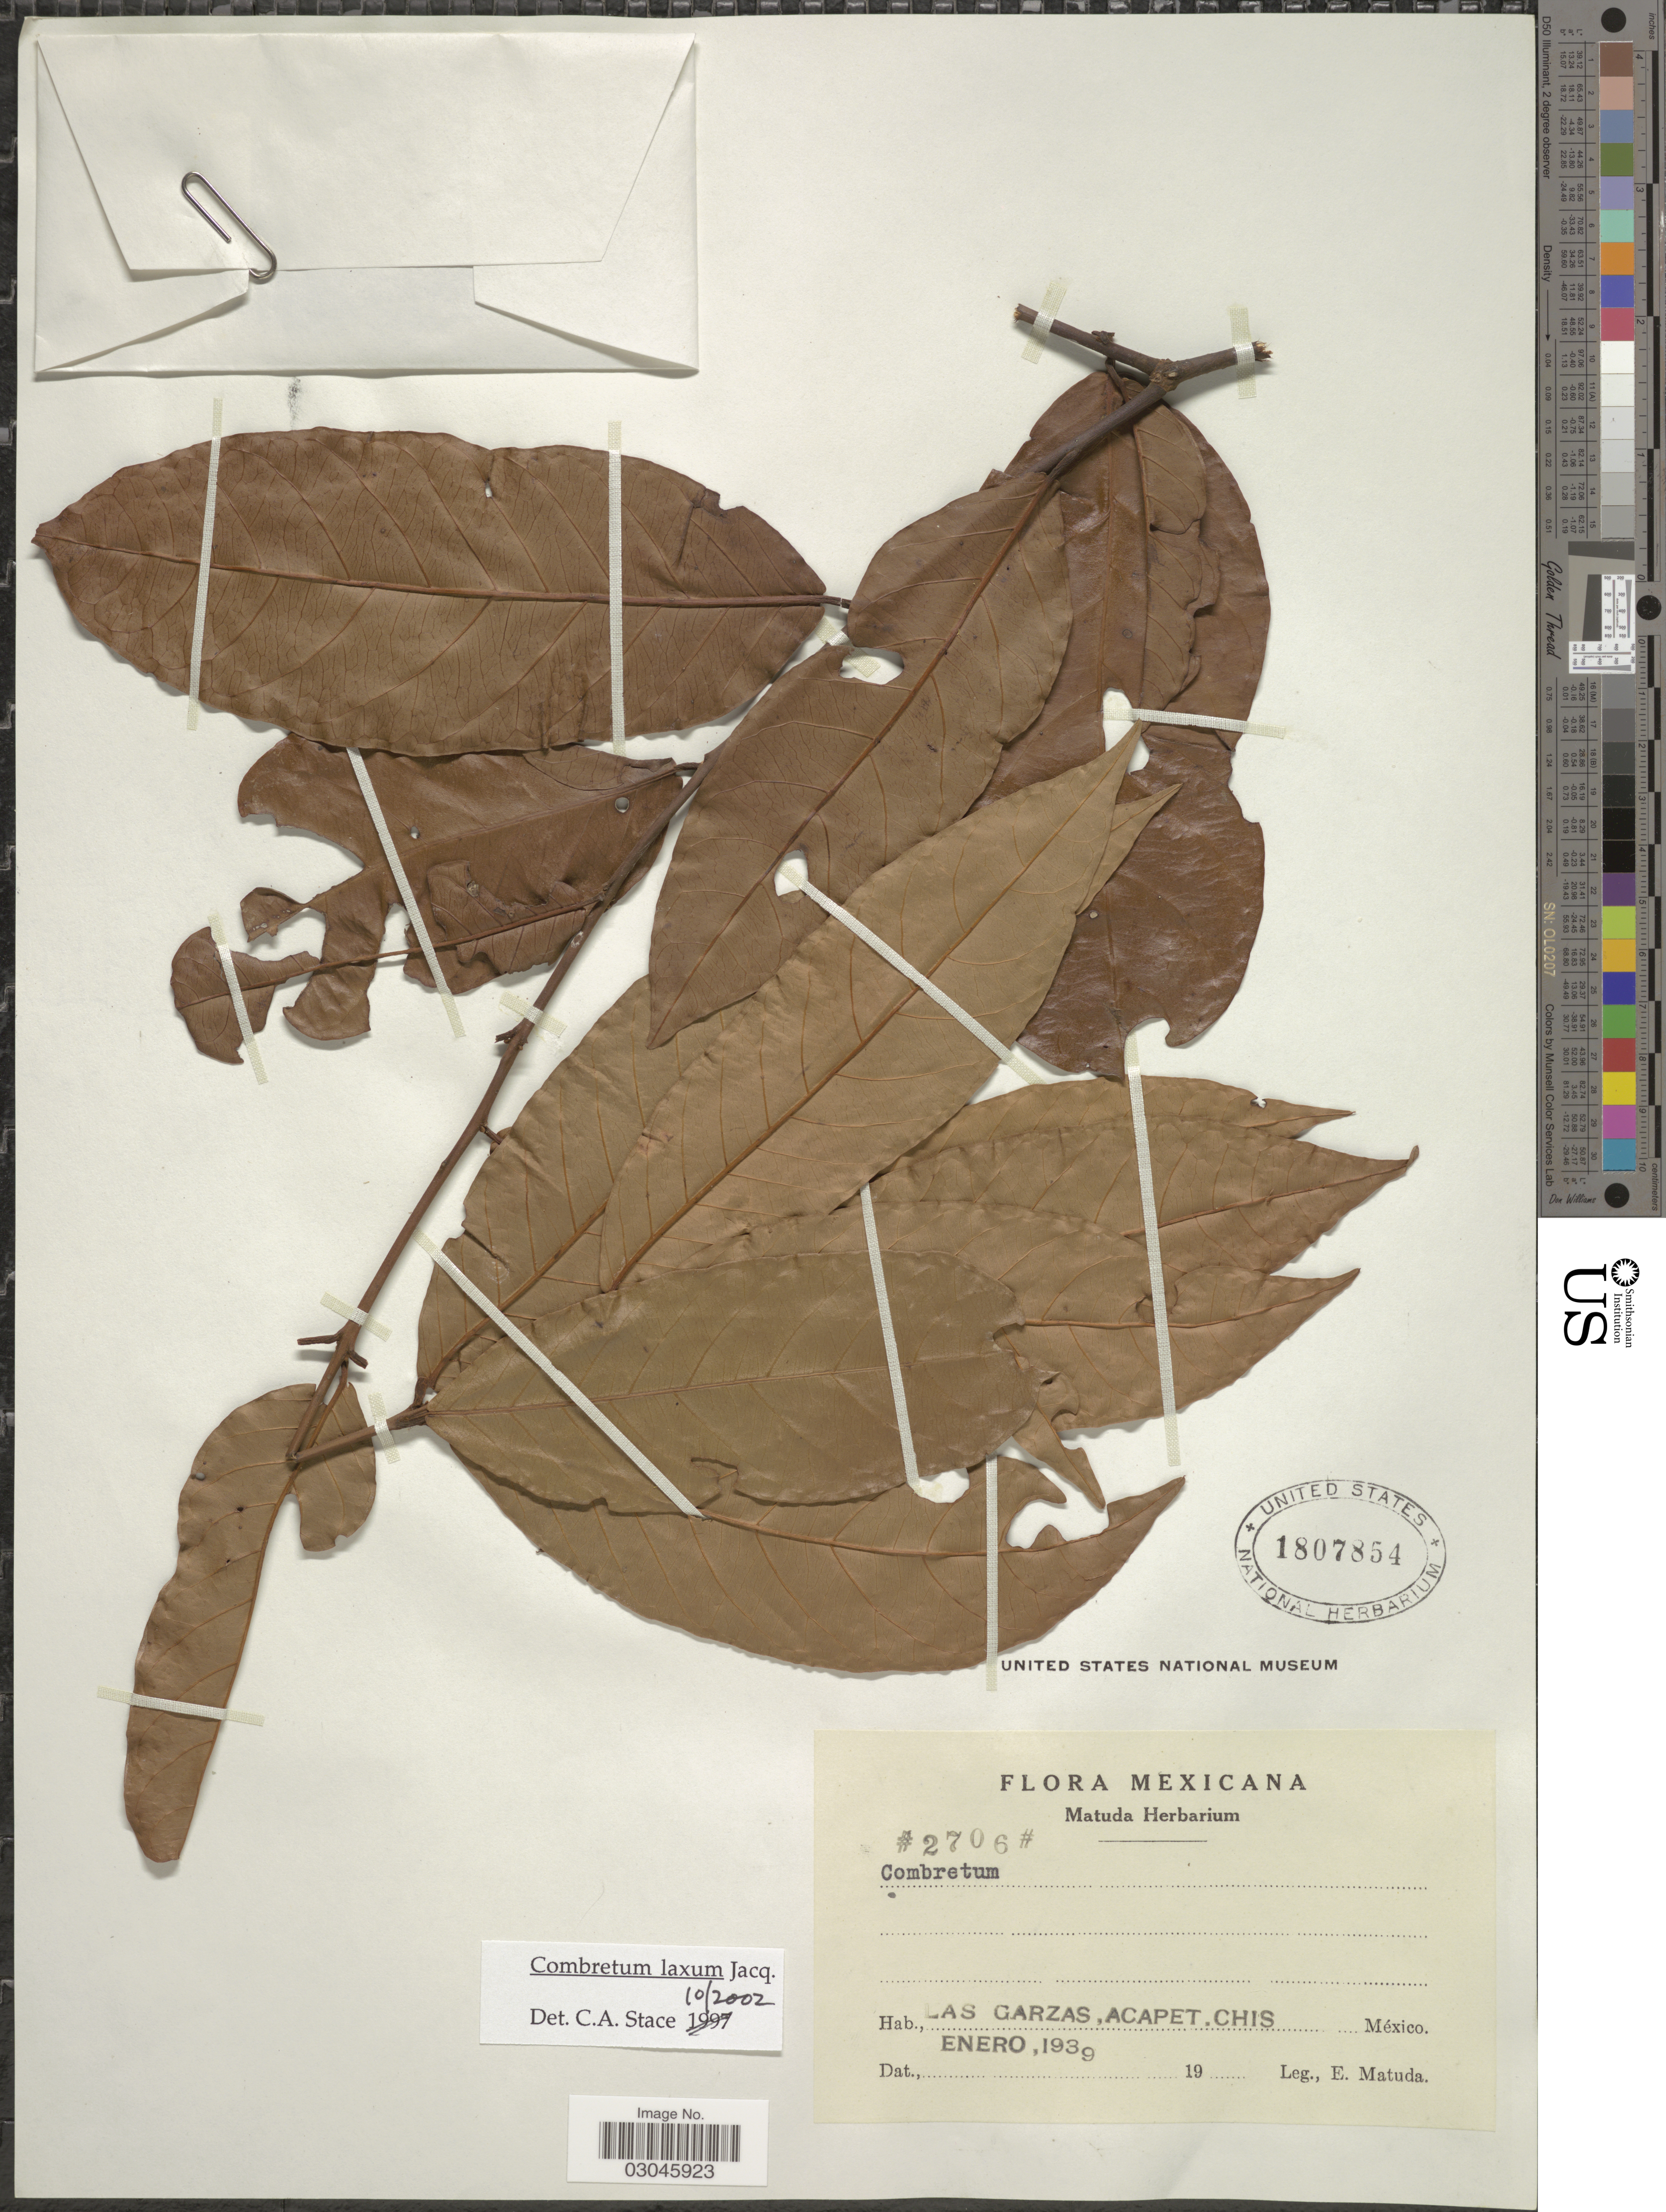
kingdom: Plantae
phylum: Tracheophyta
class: Magnoliopsida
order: Myrtales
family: Combretaceae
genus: Combretum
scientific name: Combretum laxum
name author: Jacq.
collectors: E. Matuda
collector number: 2706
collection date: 1939-01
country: Mexico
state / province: Chiapas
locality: Las Carzas, Acapet.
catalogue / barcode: US 1807854